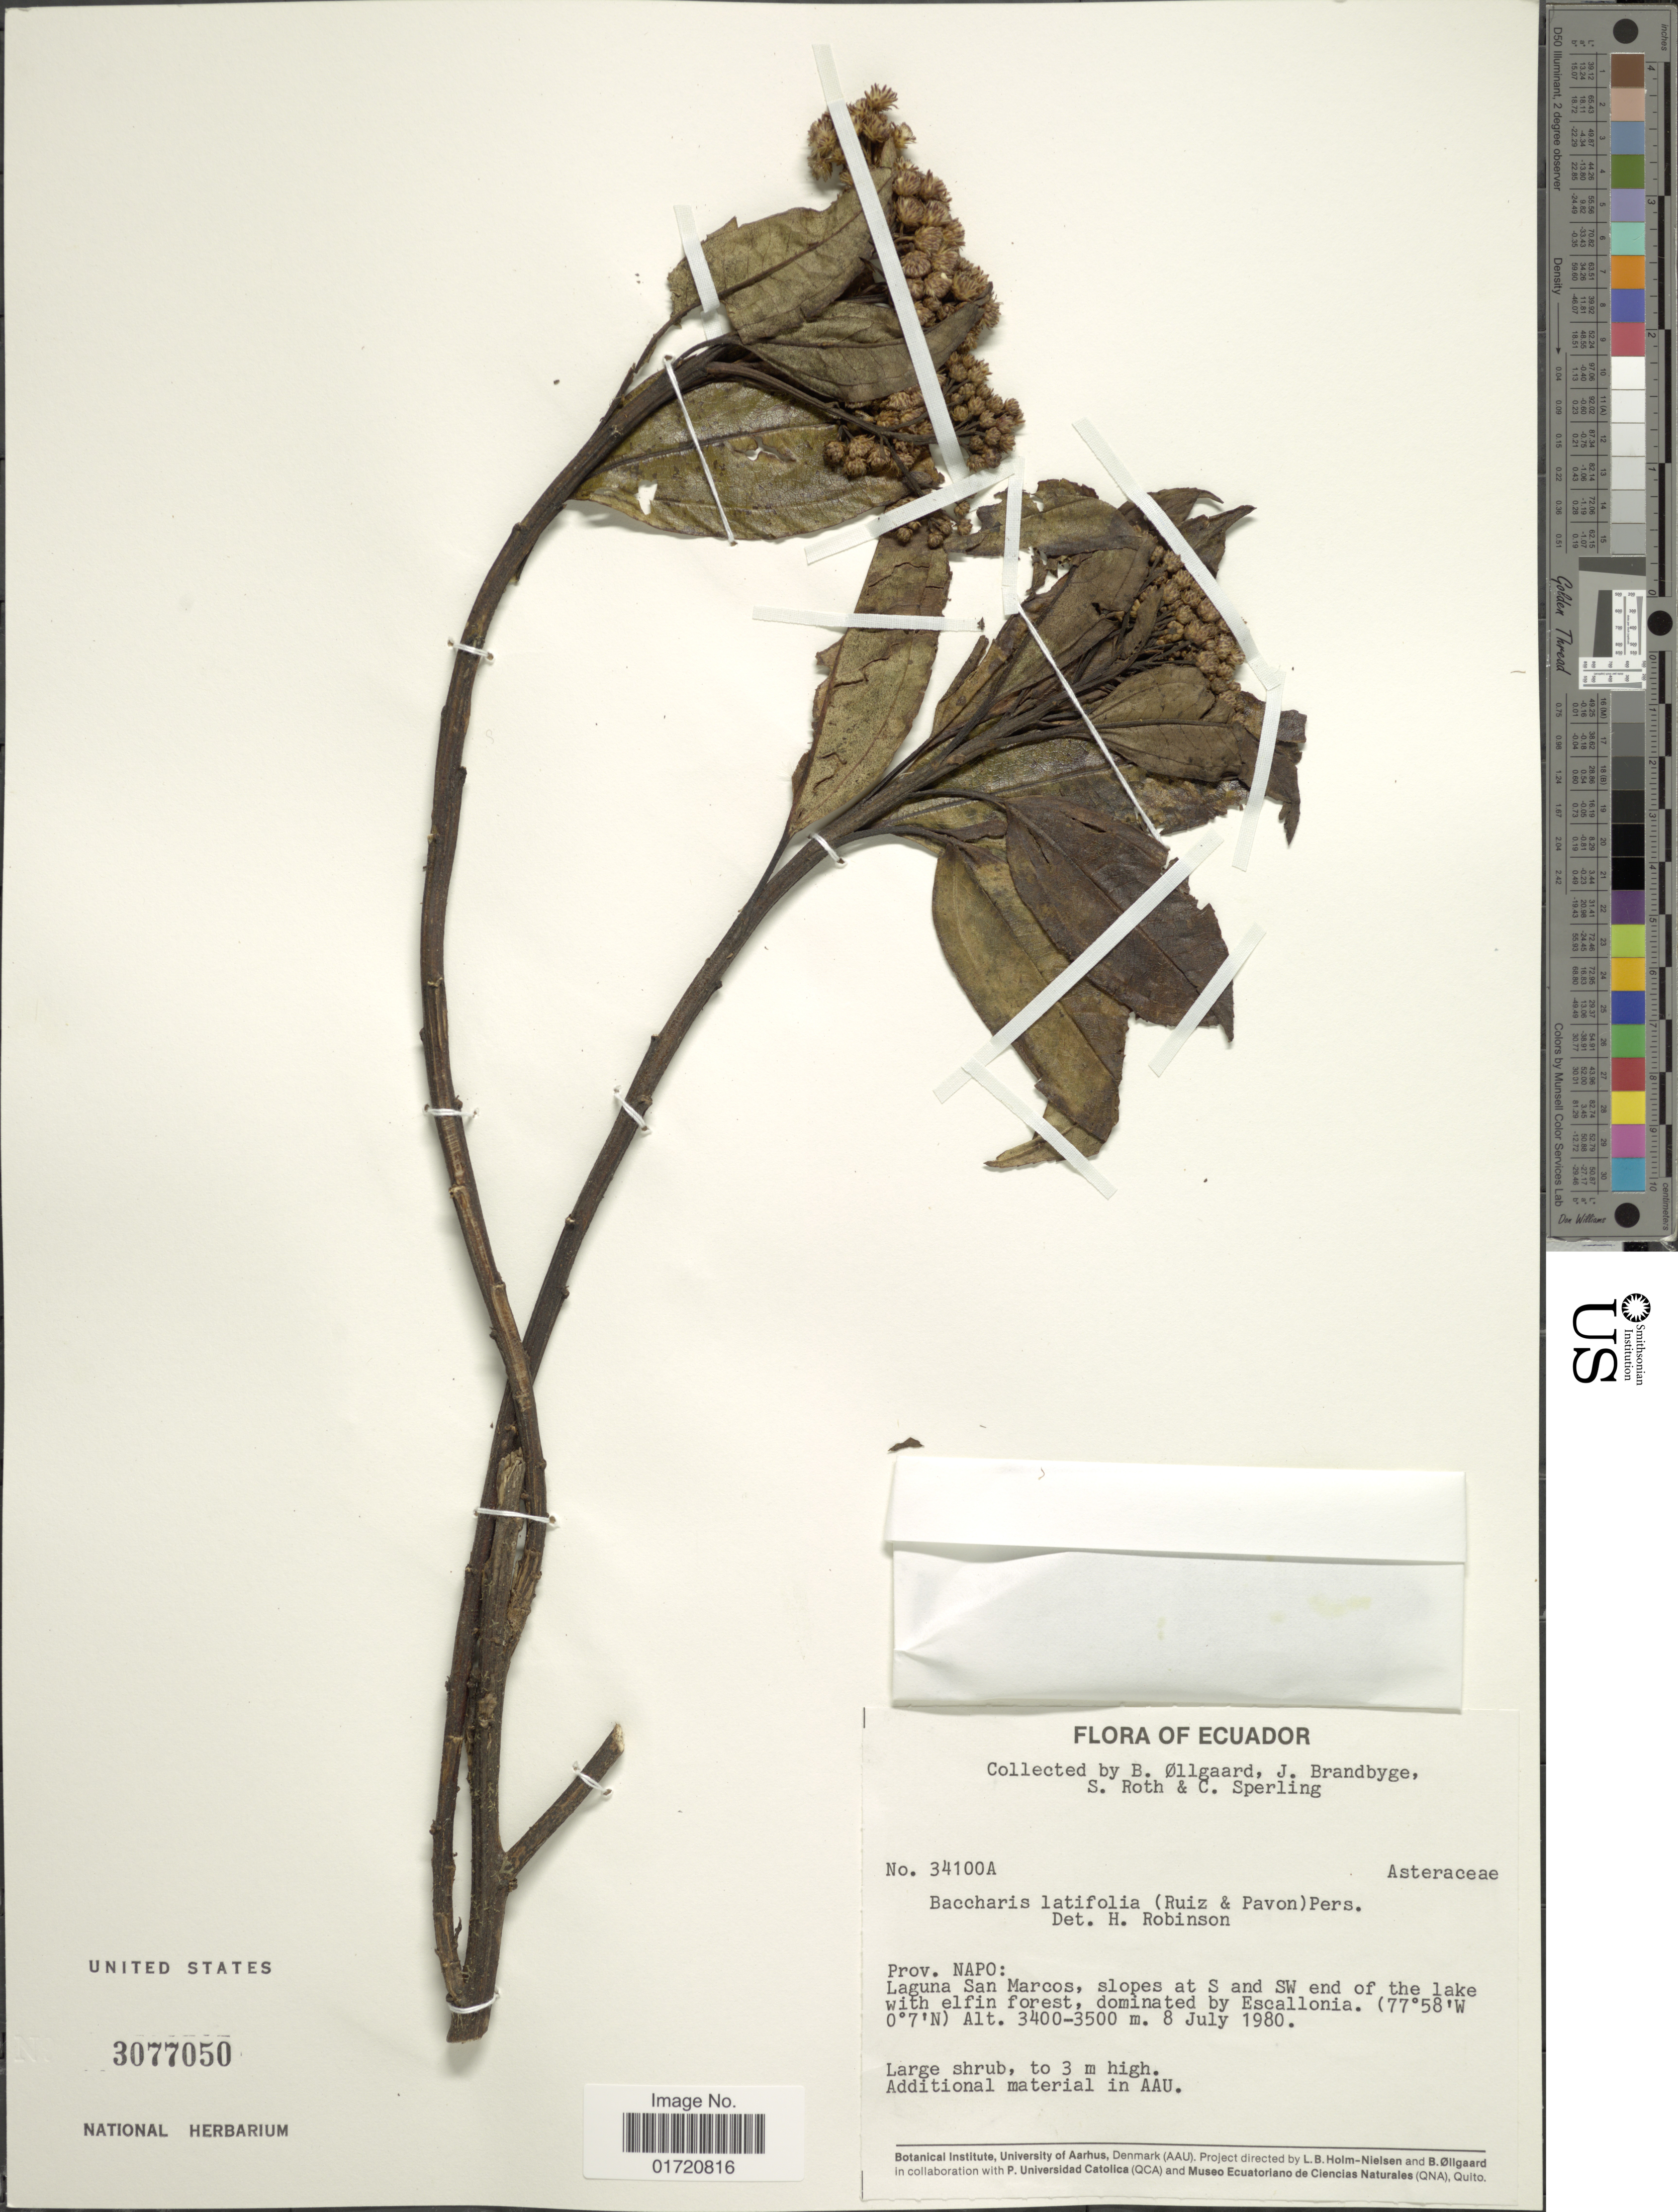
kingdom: Plantae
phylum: Tracheophyta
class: Magnoliopsida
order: Asterales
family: Asteraceae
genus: Baccharis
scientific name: Baccharis latifolia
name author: (Ruiz & Pav.) Pers.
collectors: B. Øllgaard, J. Brandbyge, S. Roth & C. Sperling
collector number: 34100A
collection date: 1980-07-08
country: Ecuador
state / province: Napo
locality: Laguna San Marcos, slopes at S and SW end of the lake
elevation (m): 3400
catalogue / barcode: US 3077050